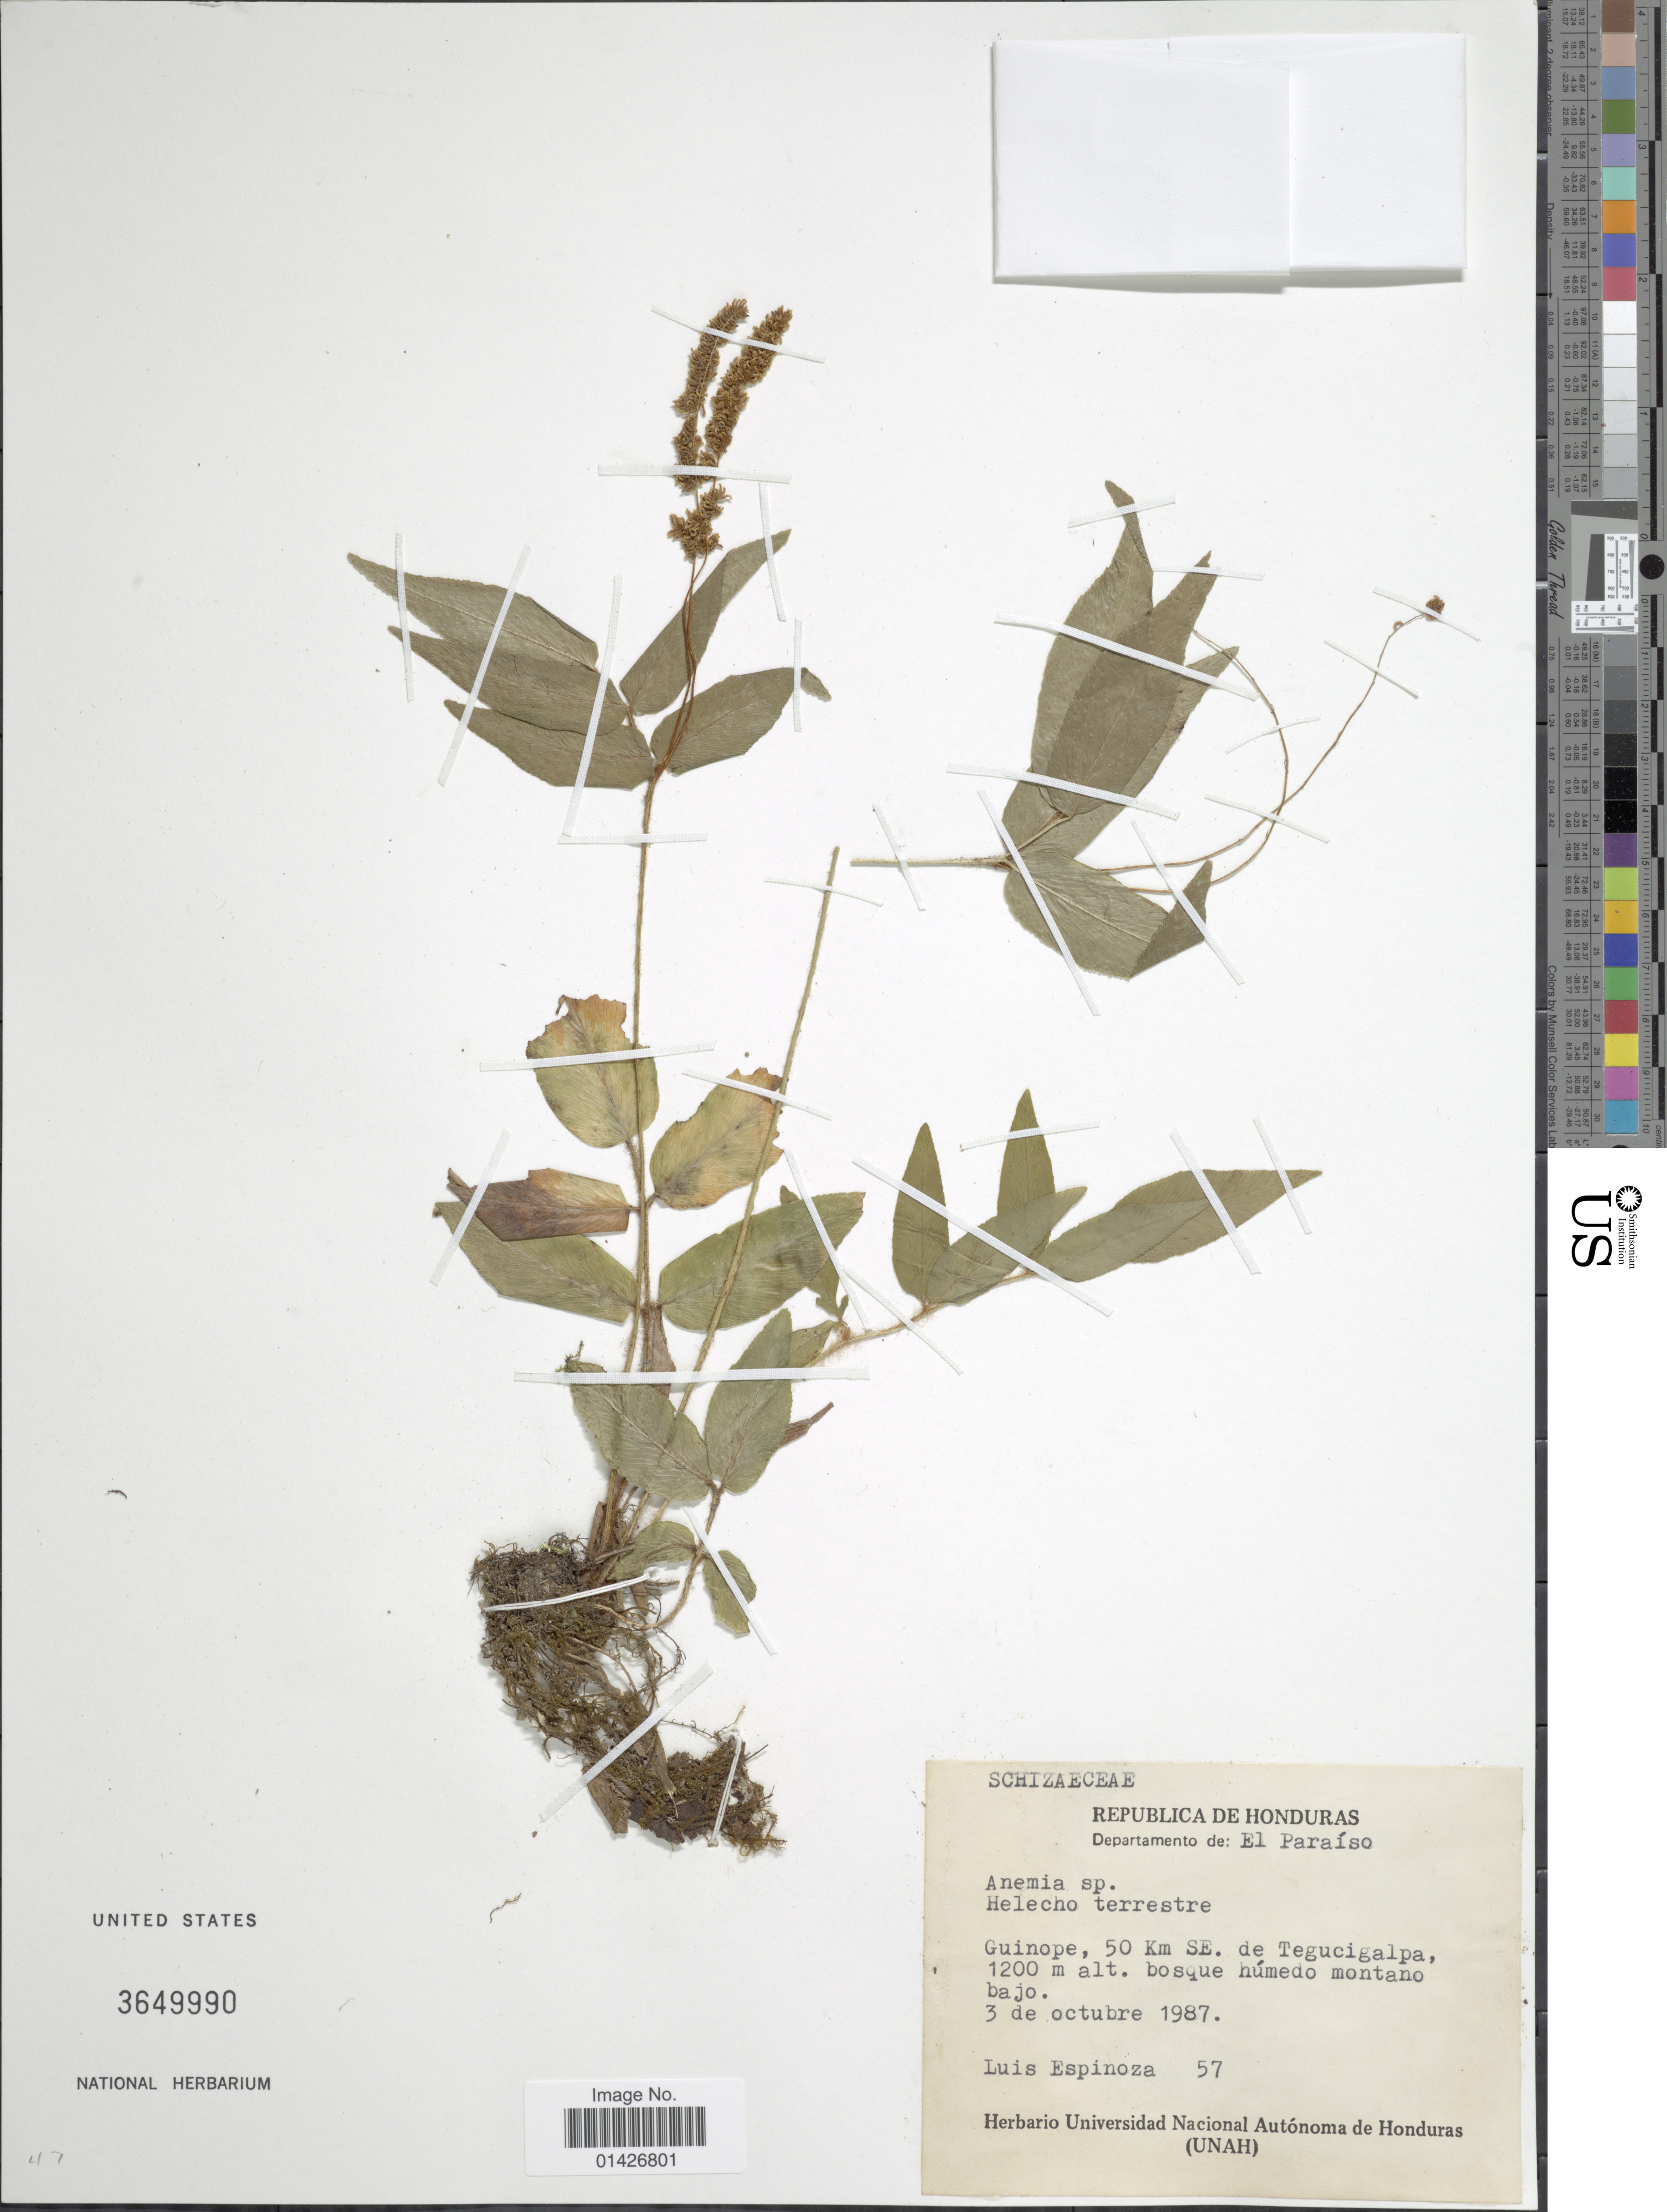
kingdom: Plantae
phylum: Tracheophyta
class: Polypodiopsida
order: Schizaeales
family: Anemiaceae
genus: Anemia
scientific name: Anemia phyllitidis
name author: (L.) Sw.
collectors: L. Espinoza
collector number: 57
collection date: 1987-10-03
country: Honduras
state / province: El Paraíso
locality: Republica de Honduras, Departamento de : El Paraiso, Guinope, 50 km SE de Tegucigalpa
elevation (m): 1200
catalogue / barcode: US 3649990